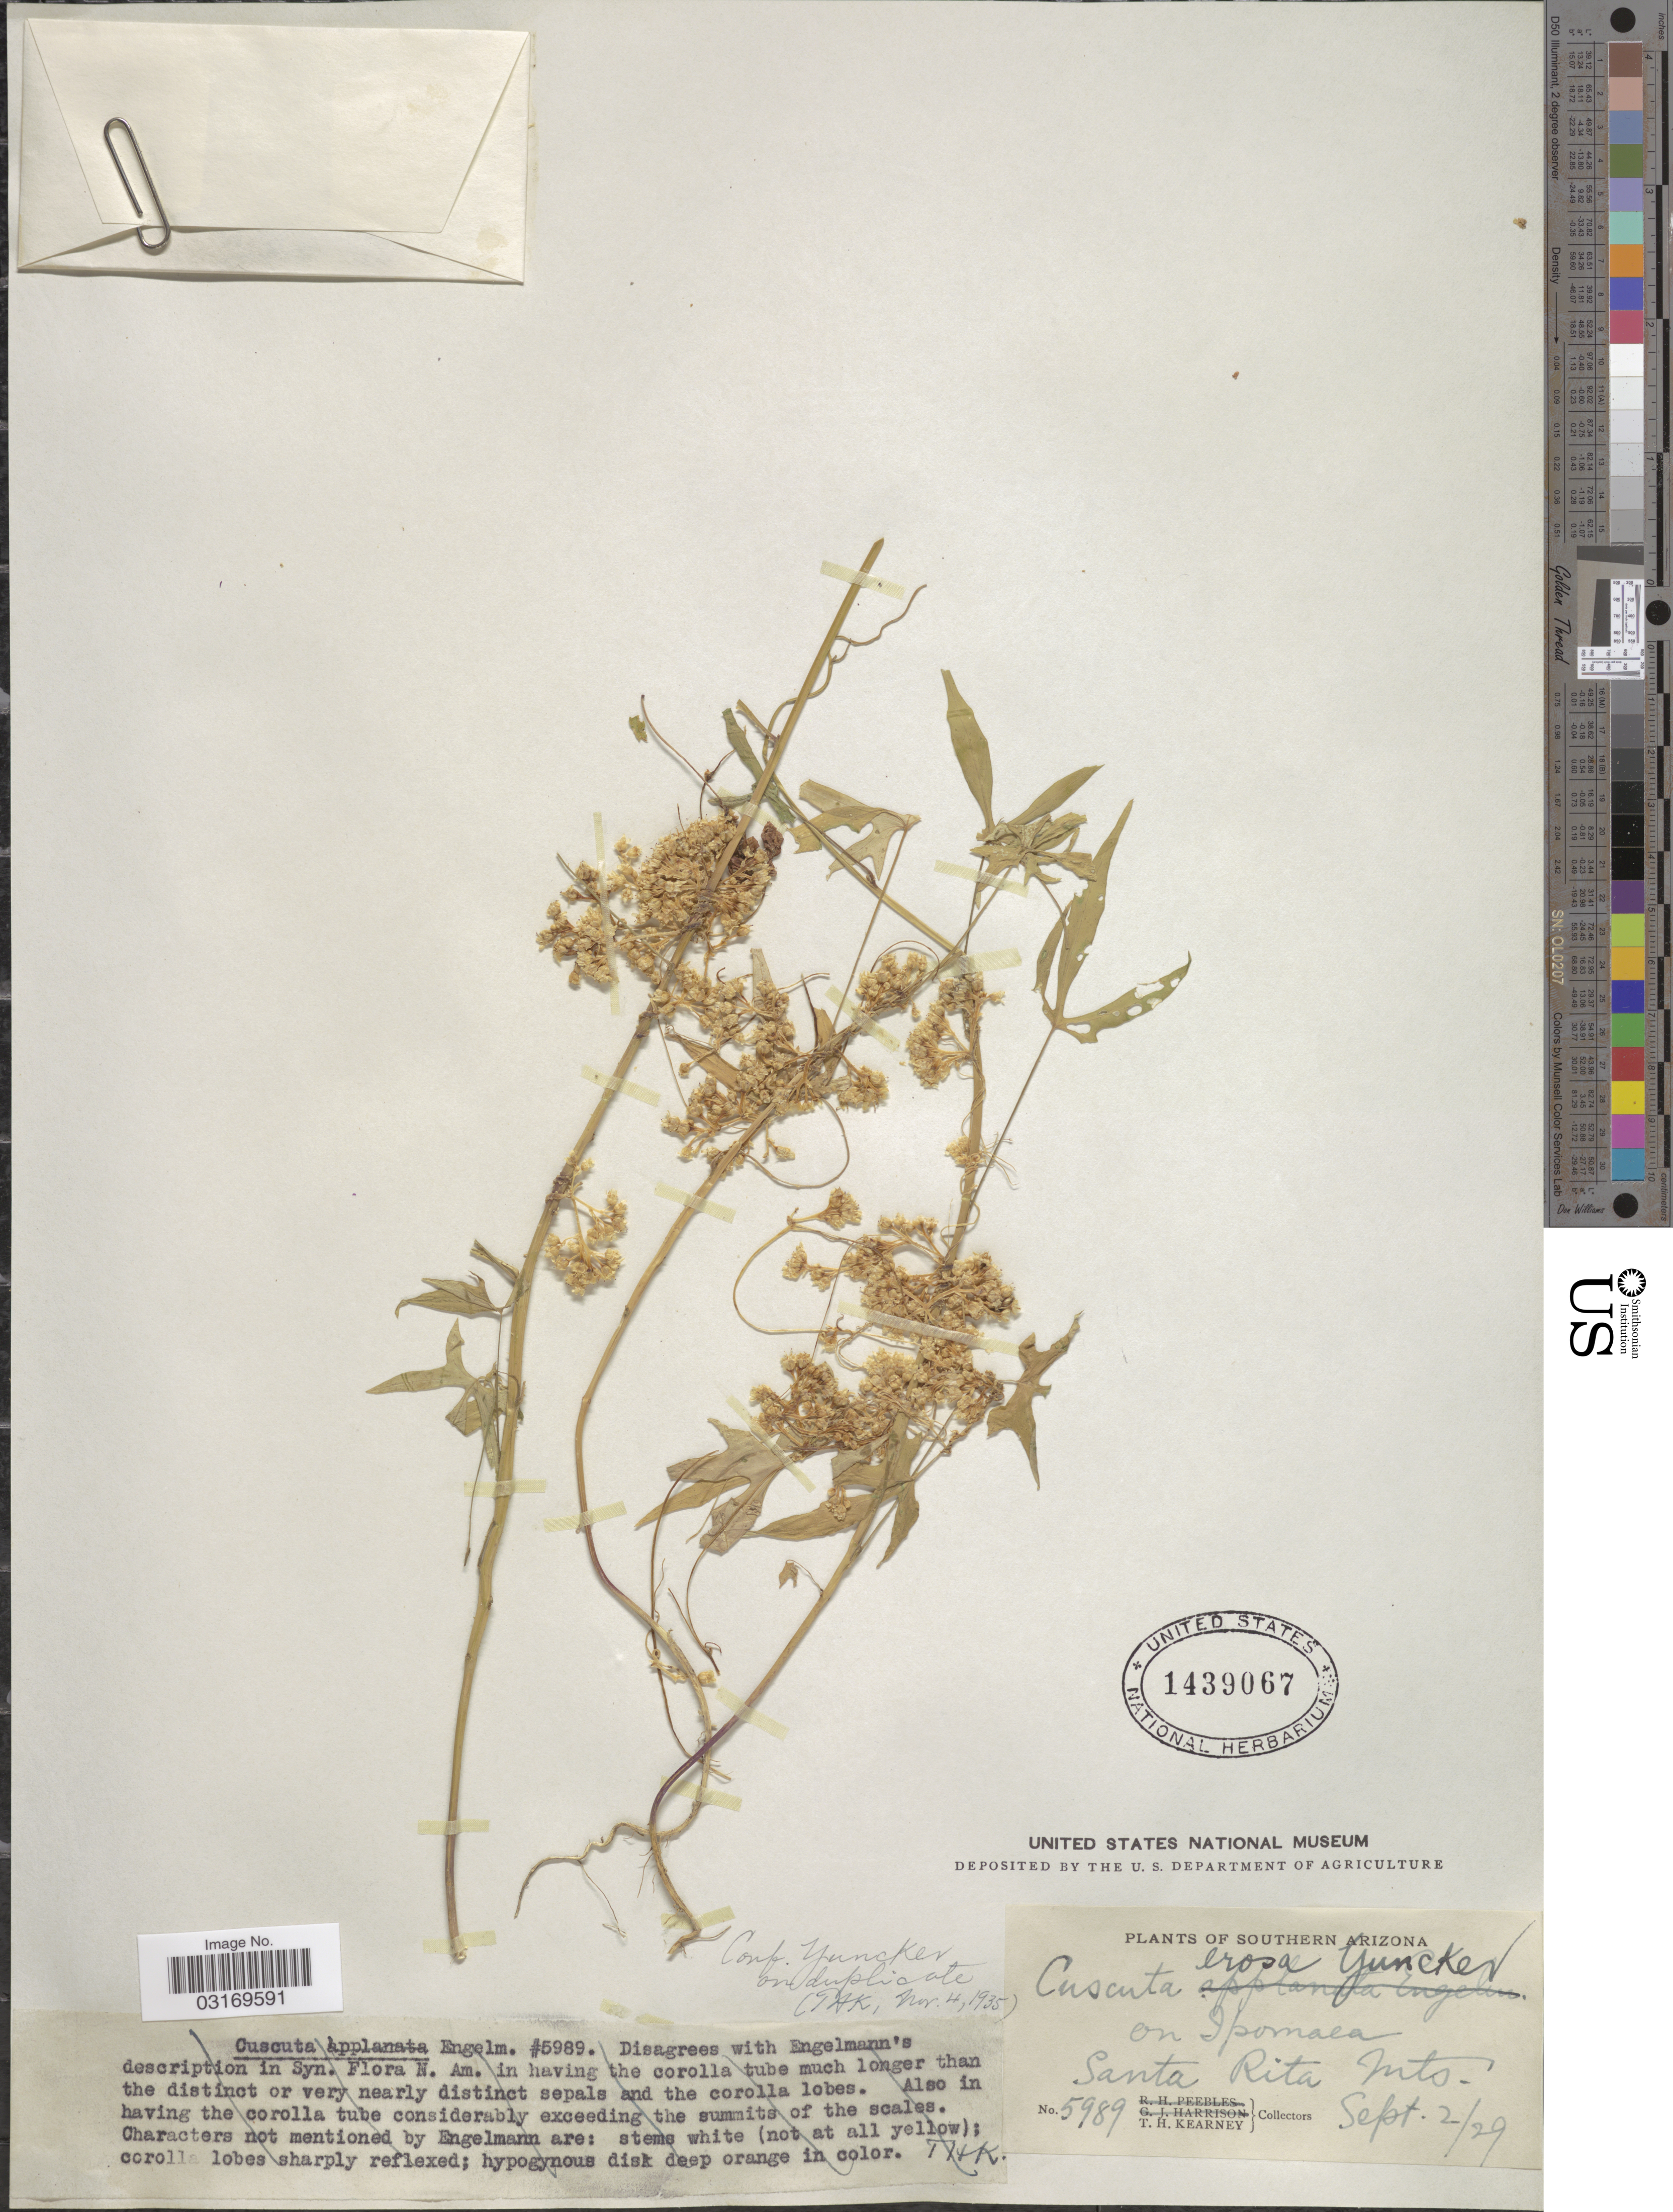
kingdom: Plantae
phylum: Tracheophyta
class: Magnoliopsida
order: Solanales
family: Convolvulaceae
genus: Cuscuta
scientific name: Cuscuta erosa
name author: Yunck.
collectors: T. H. Kearney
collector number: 5989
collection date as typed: Transcribed d/m/y: 2/9/29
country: United States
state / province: Arizona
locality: Southern Arizona. Santa Rita Mts.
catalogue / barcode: US 1439067